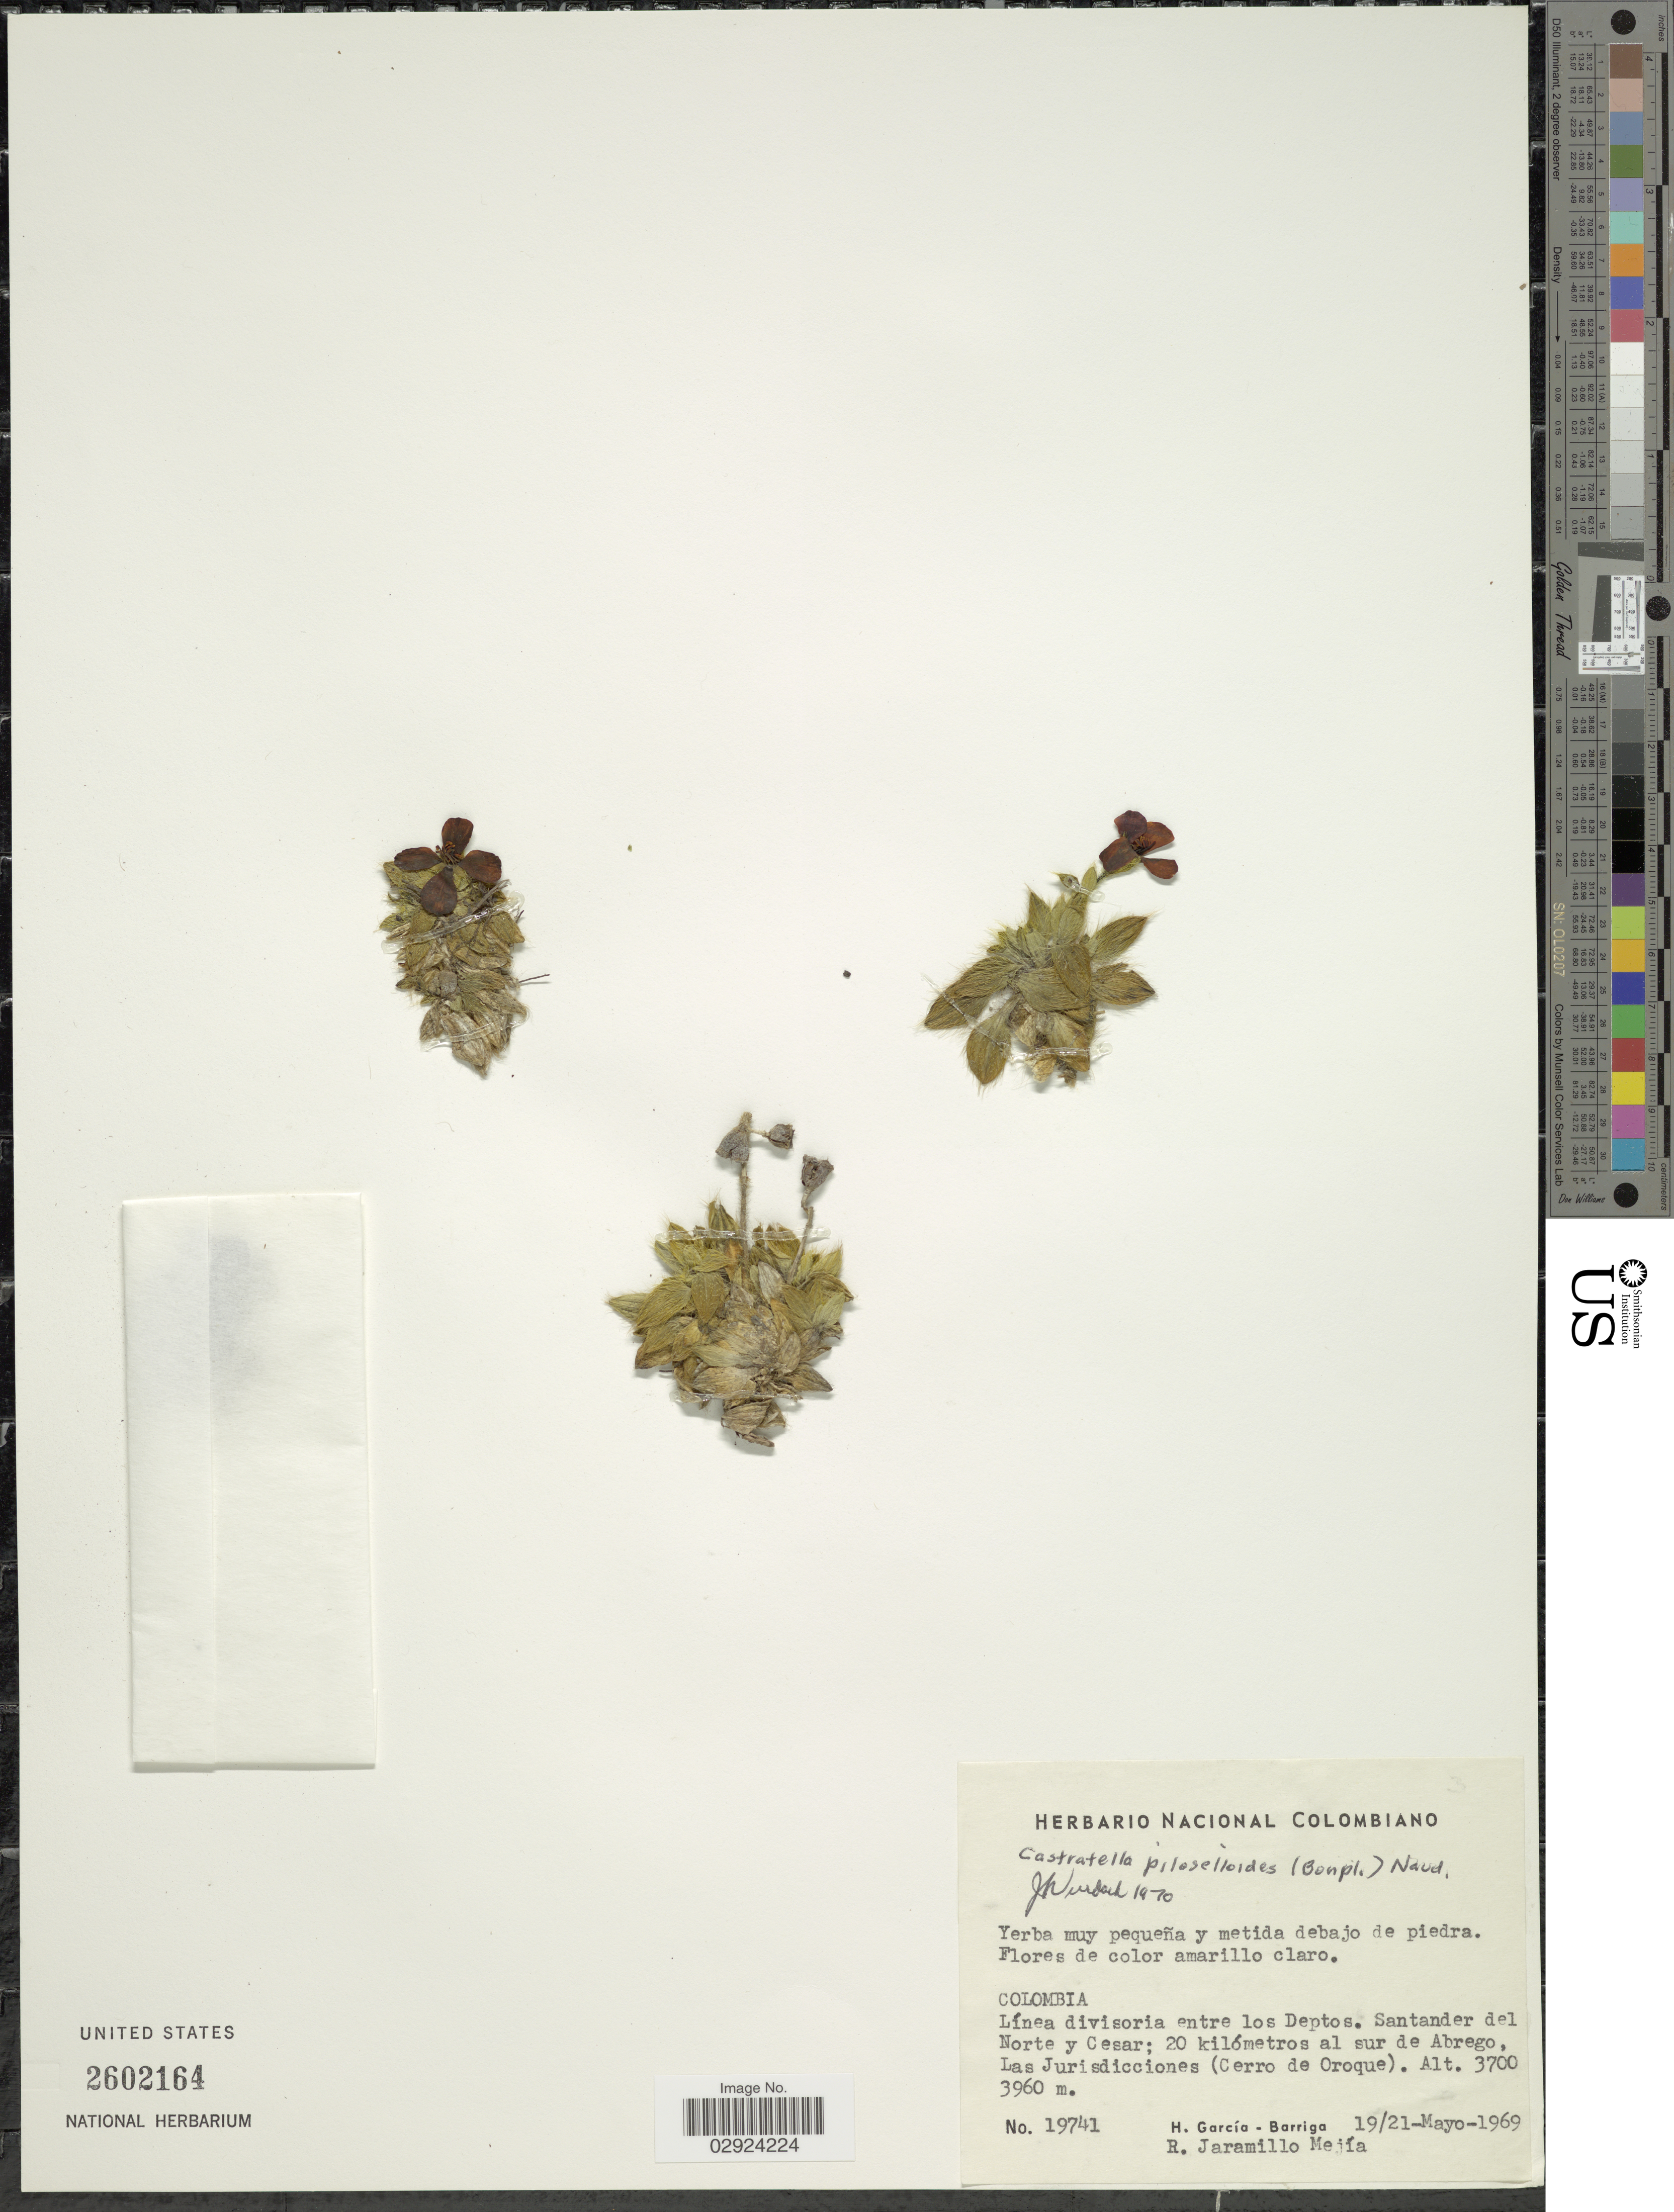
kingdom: Plantae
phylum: Tracheophyta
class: Magnoliopsida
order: Myrtales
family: Melastomataceae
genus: Castratella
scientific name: Castratella piloselloides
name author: (Bonpl.) Naudin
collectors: H. García Barriga & R. Jaramillo M.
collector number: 19741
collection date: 1969-05-19/1969-05-21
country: Colombia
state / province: Cesar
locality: Línea divisoria entre Los Deptos. Santander del Norte y Cesar; 20 kilómetros al sur de Abrego, Las Jurisdicciones (Cerro de Oroque).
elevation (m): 3700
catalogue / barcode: US 2602164